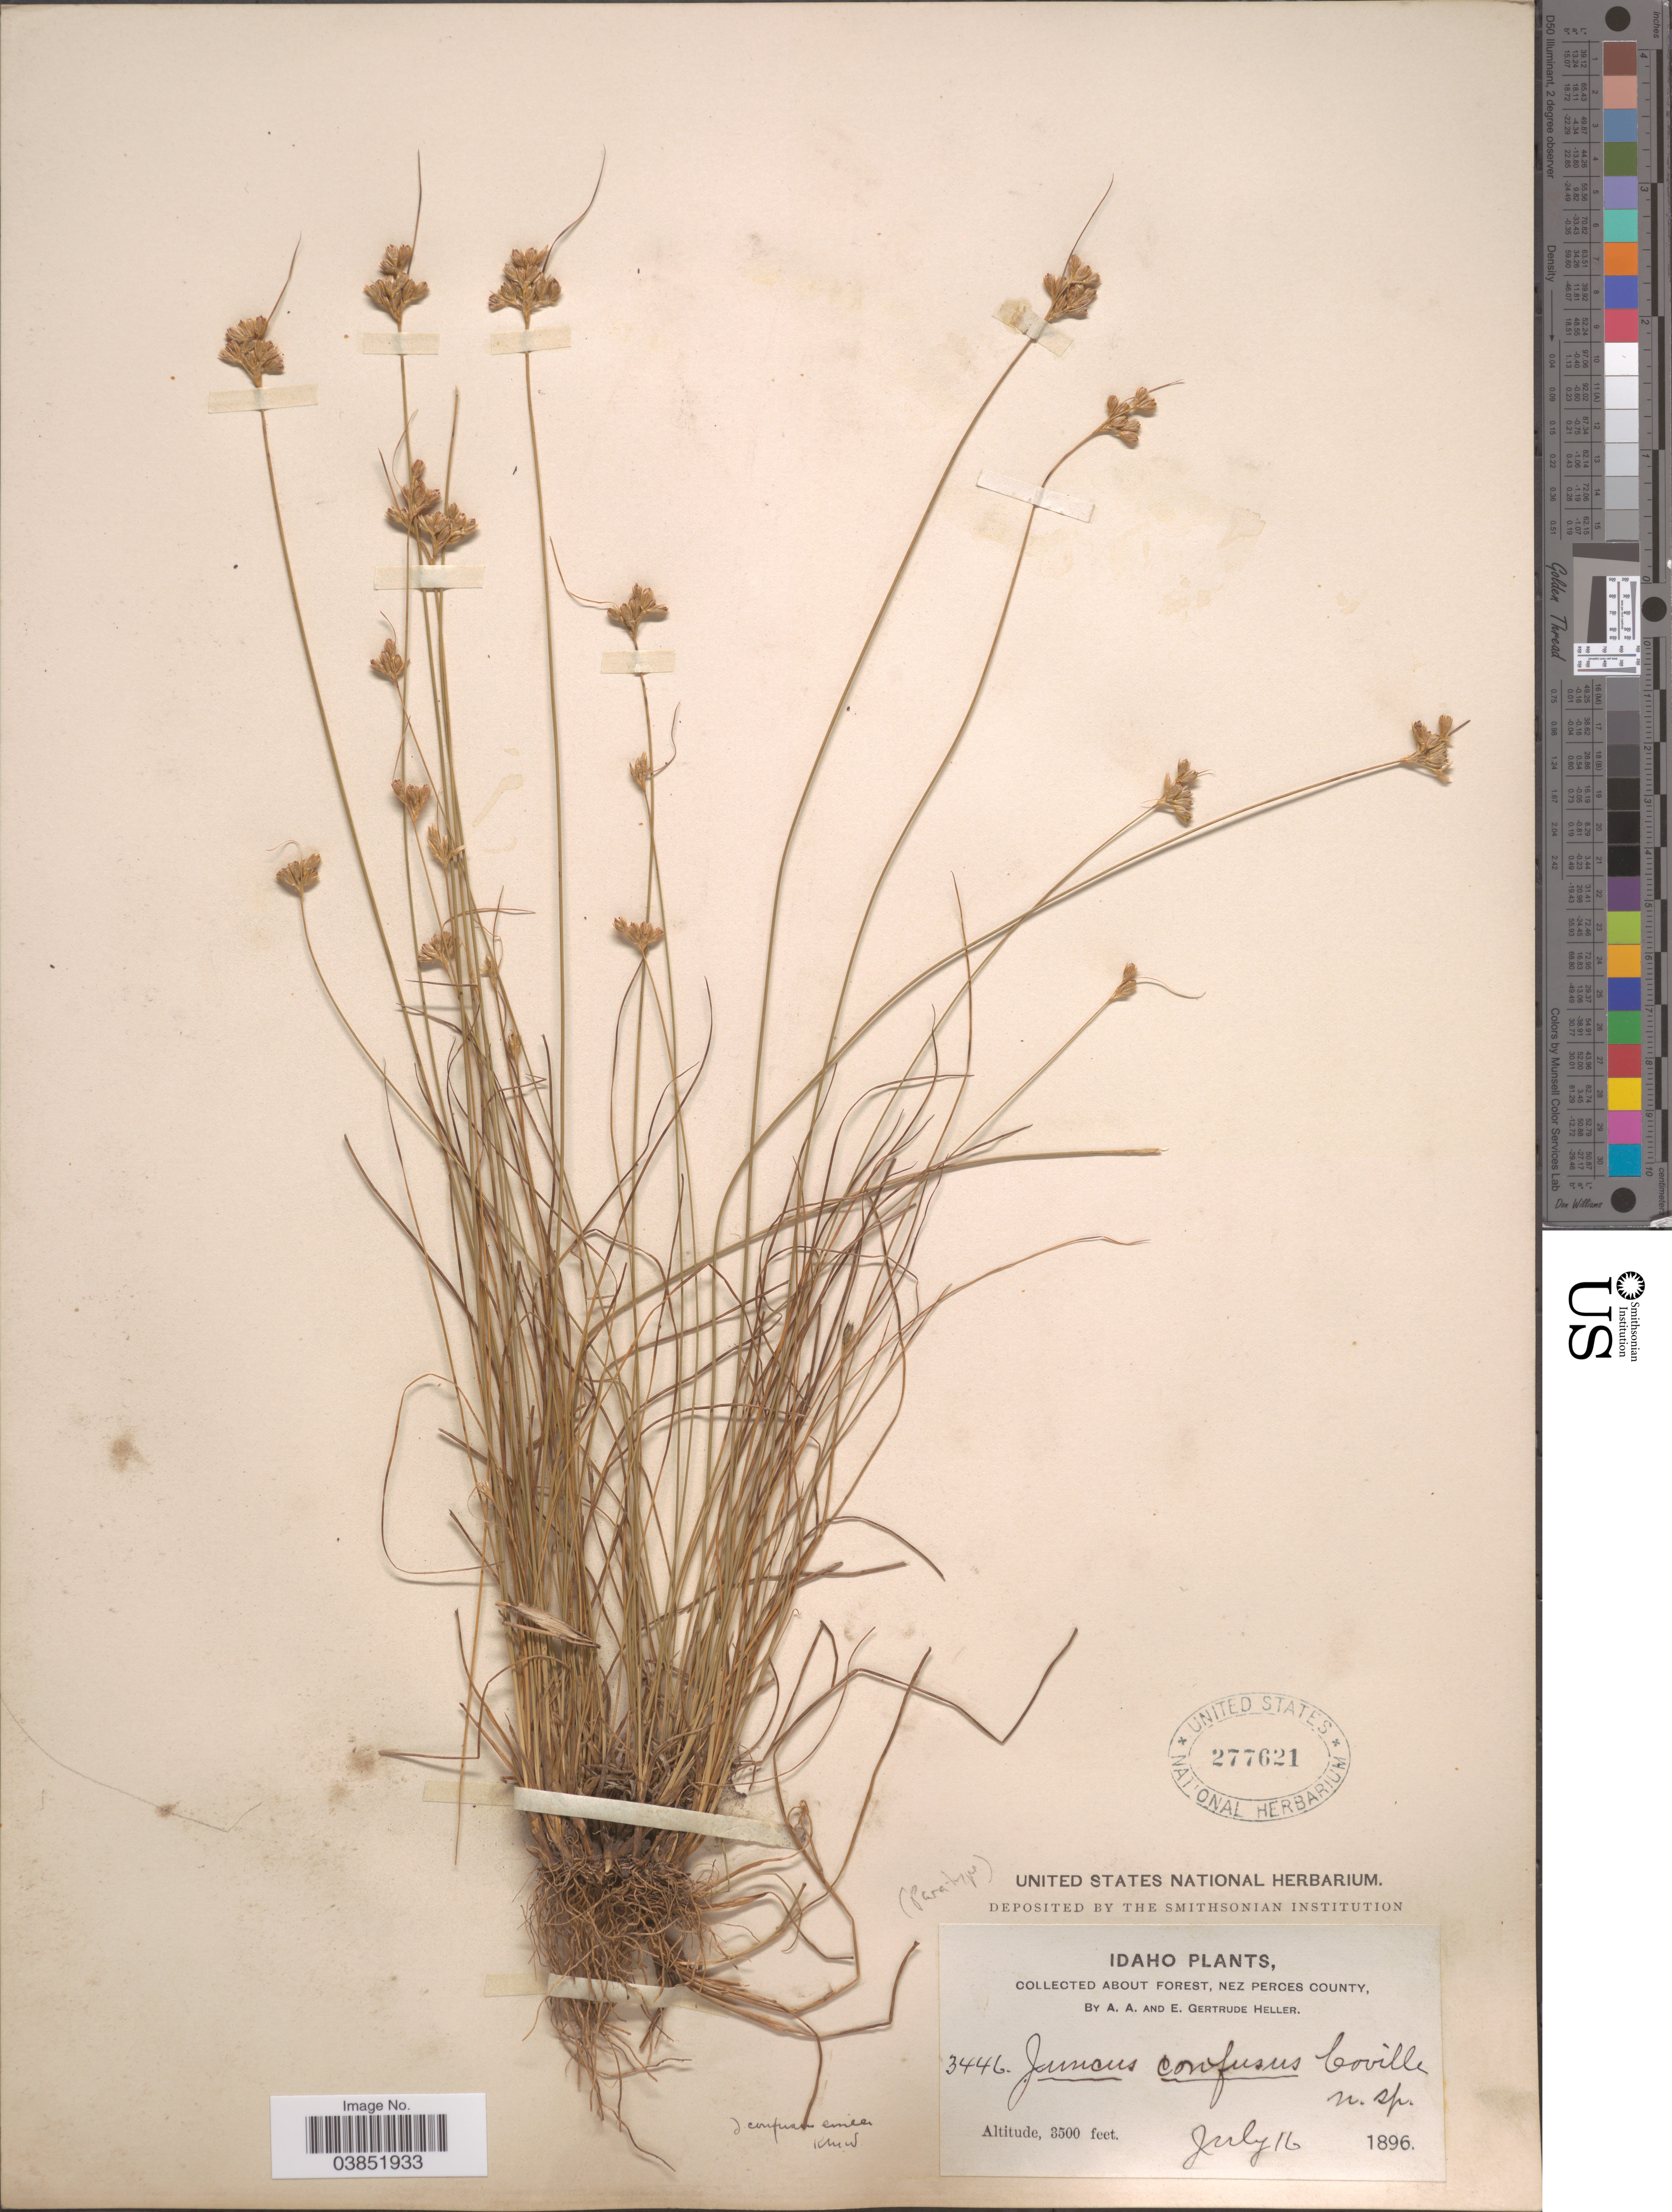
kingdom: Plantae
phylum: Tracheophyta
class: Liliopsida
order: Poales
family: Juncaceae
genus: Juncus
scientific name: Juncus confusus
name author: Coville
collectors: A. A. Heller & E. G. Heller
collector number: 3446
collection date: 1896-07-16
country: United States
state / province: Idaho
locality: About Forest, Nez Perces County.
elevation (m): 1067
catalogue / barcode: US 277621